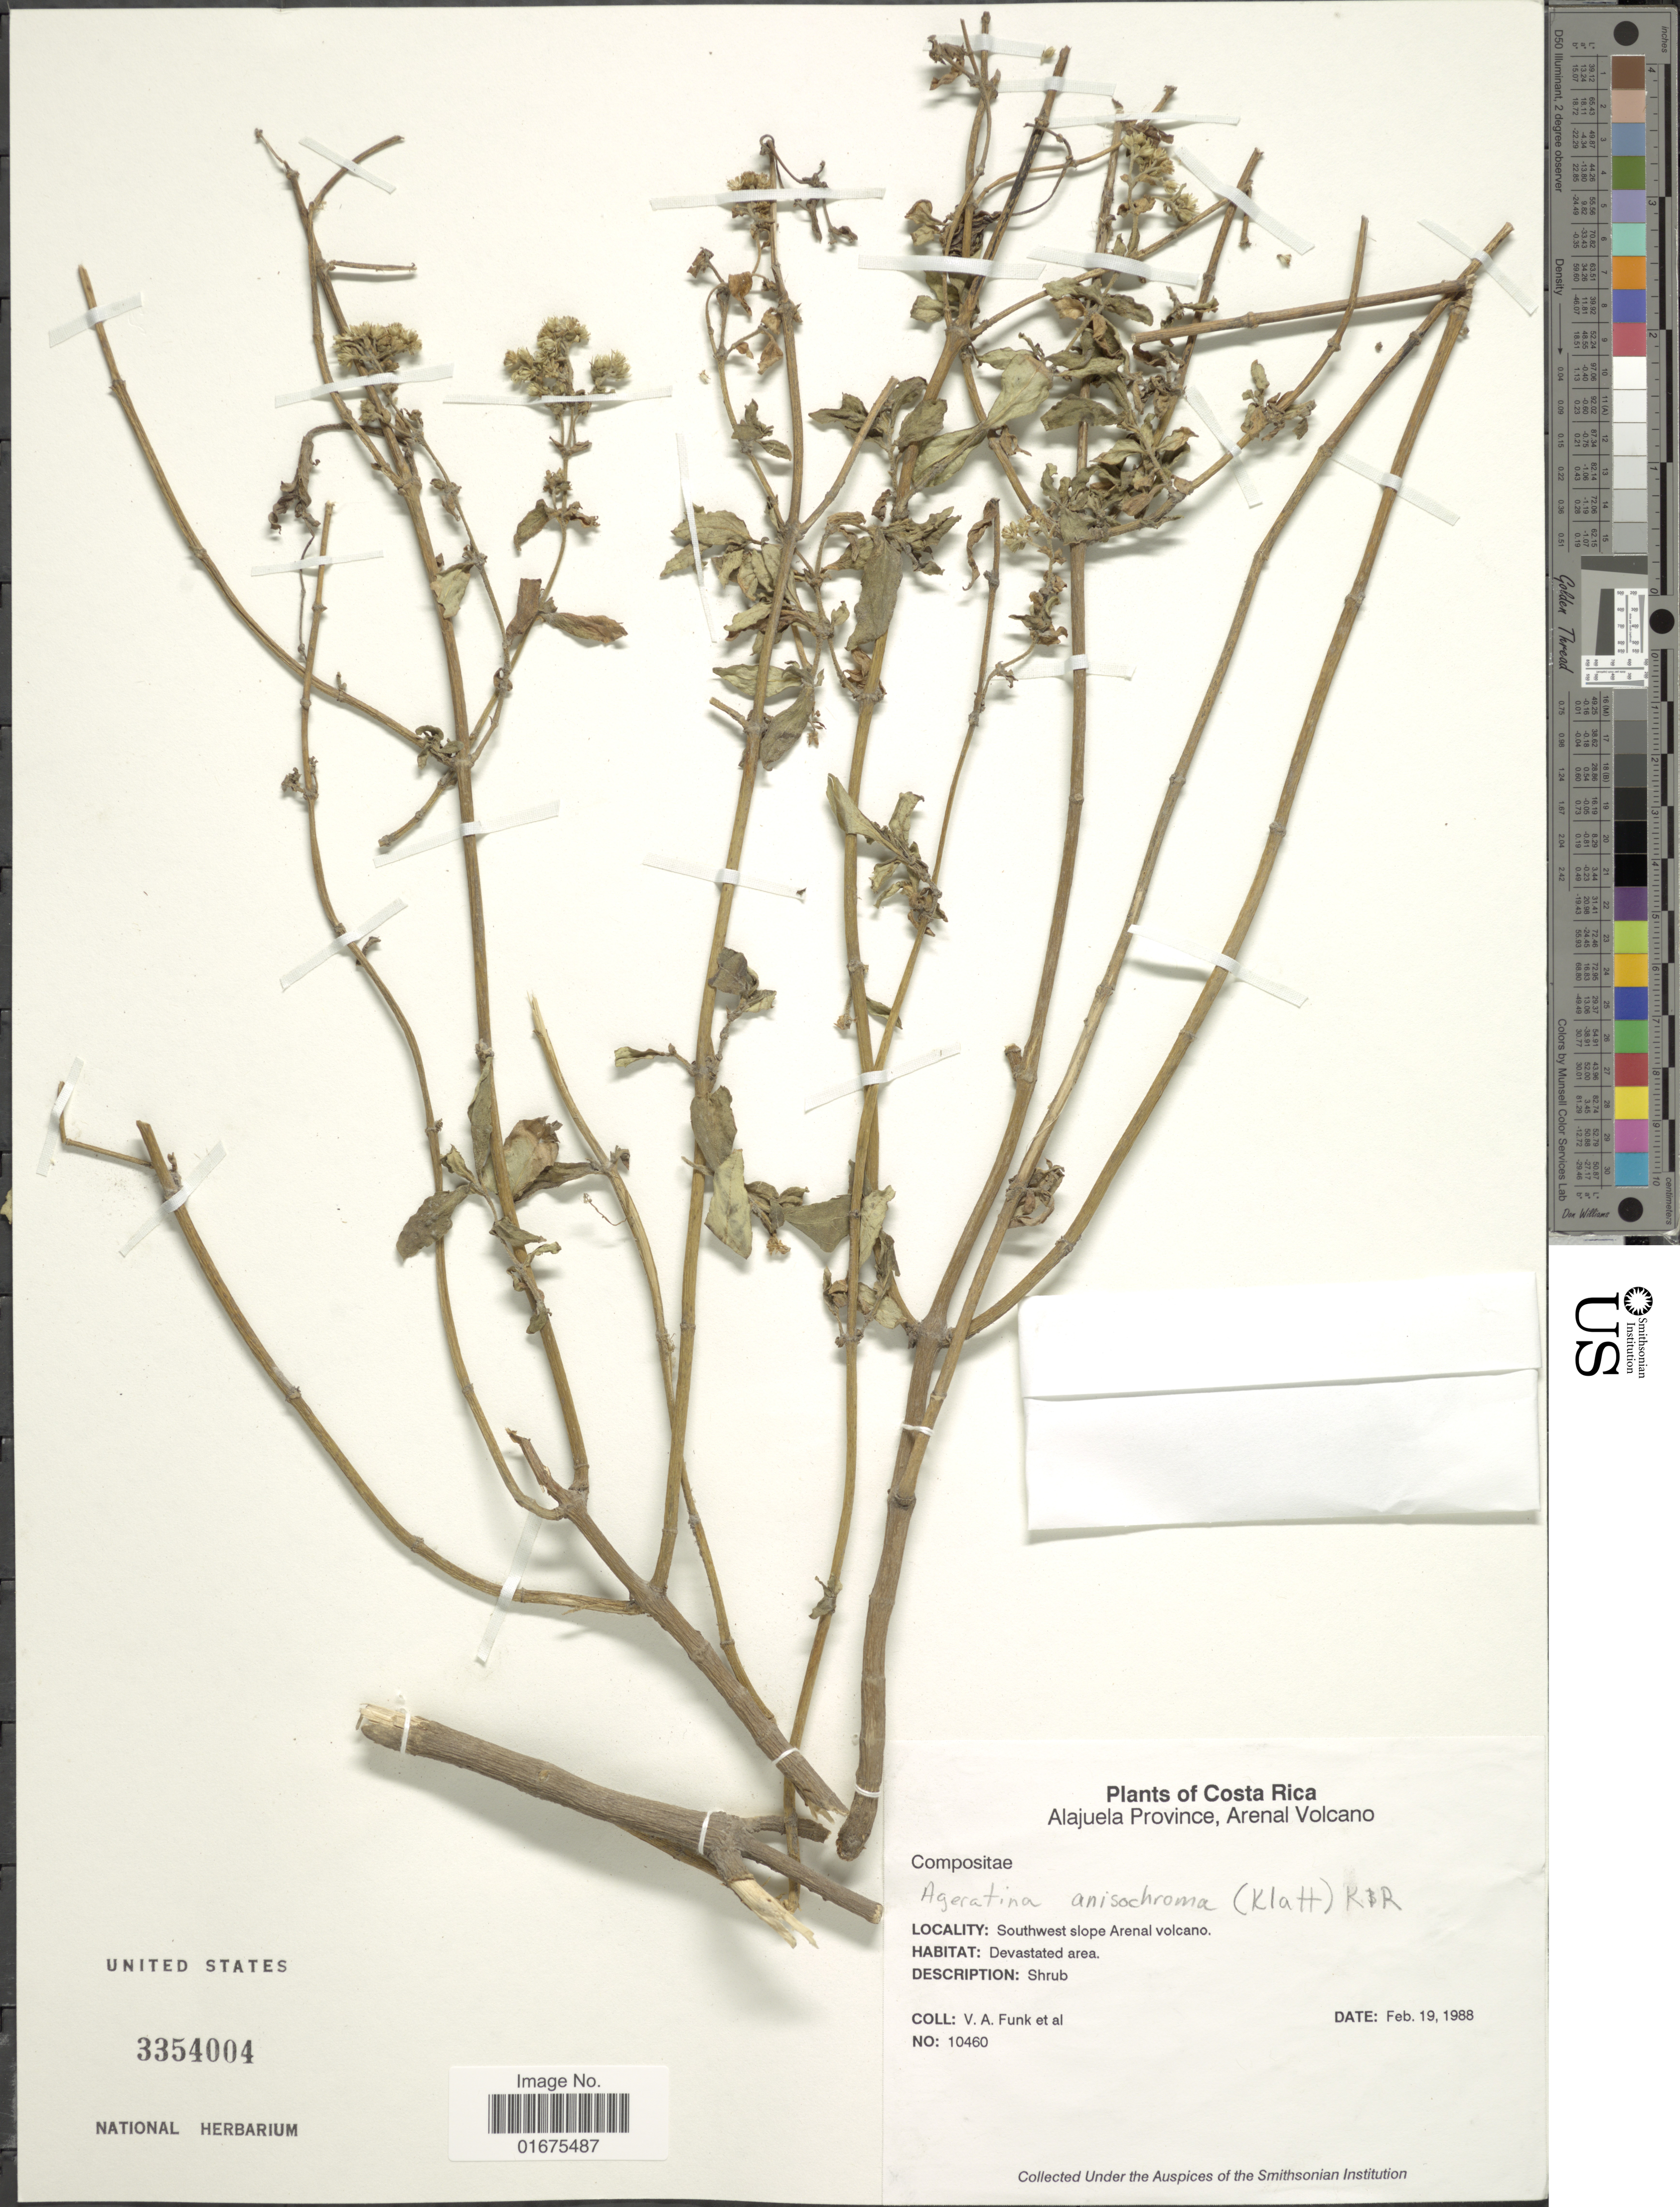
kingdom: Plantae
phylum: Tracheophyta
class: Magnoliopsida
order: Asterales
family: Asteraceae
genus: Ageratina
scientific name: Ageratina anisochroma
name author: (Klatt) R.M. King & H. Rob.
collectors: V. Funk & et al.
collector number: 10460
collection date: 1988-02-19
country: Costa Rica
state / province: Alajuela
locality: Arenal Volcano, Southwest slope Arenal volcano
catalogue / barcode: US 3354004